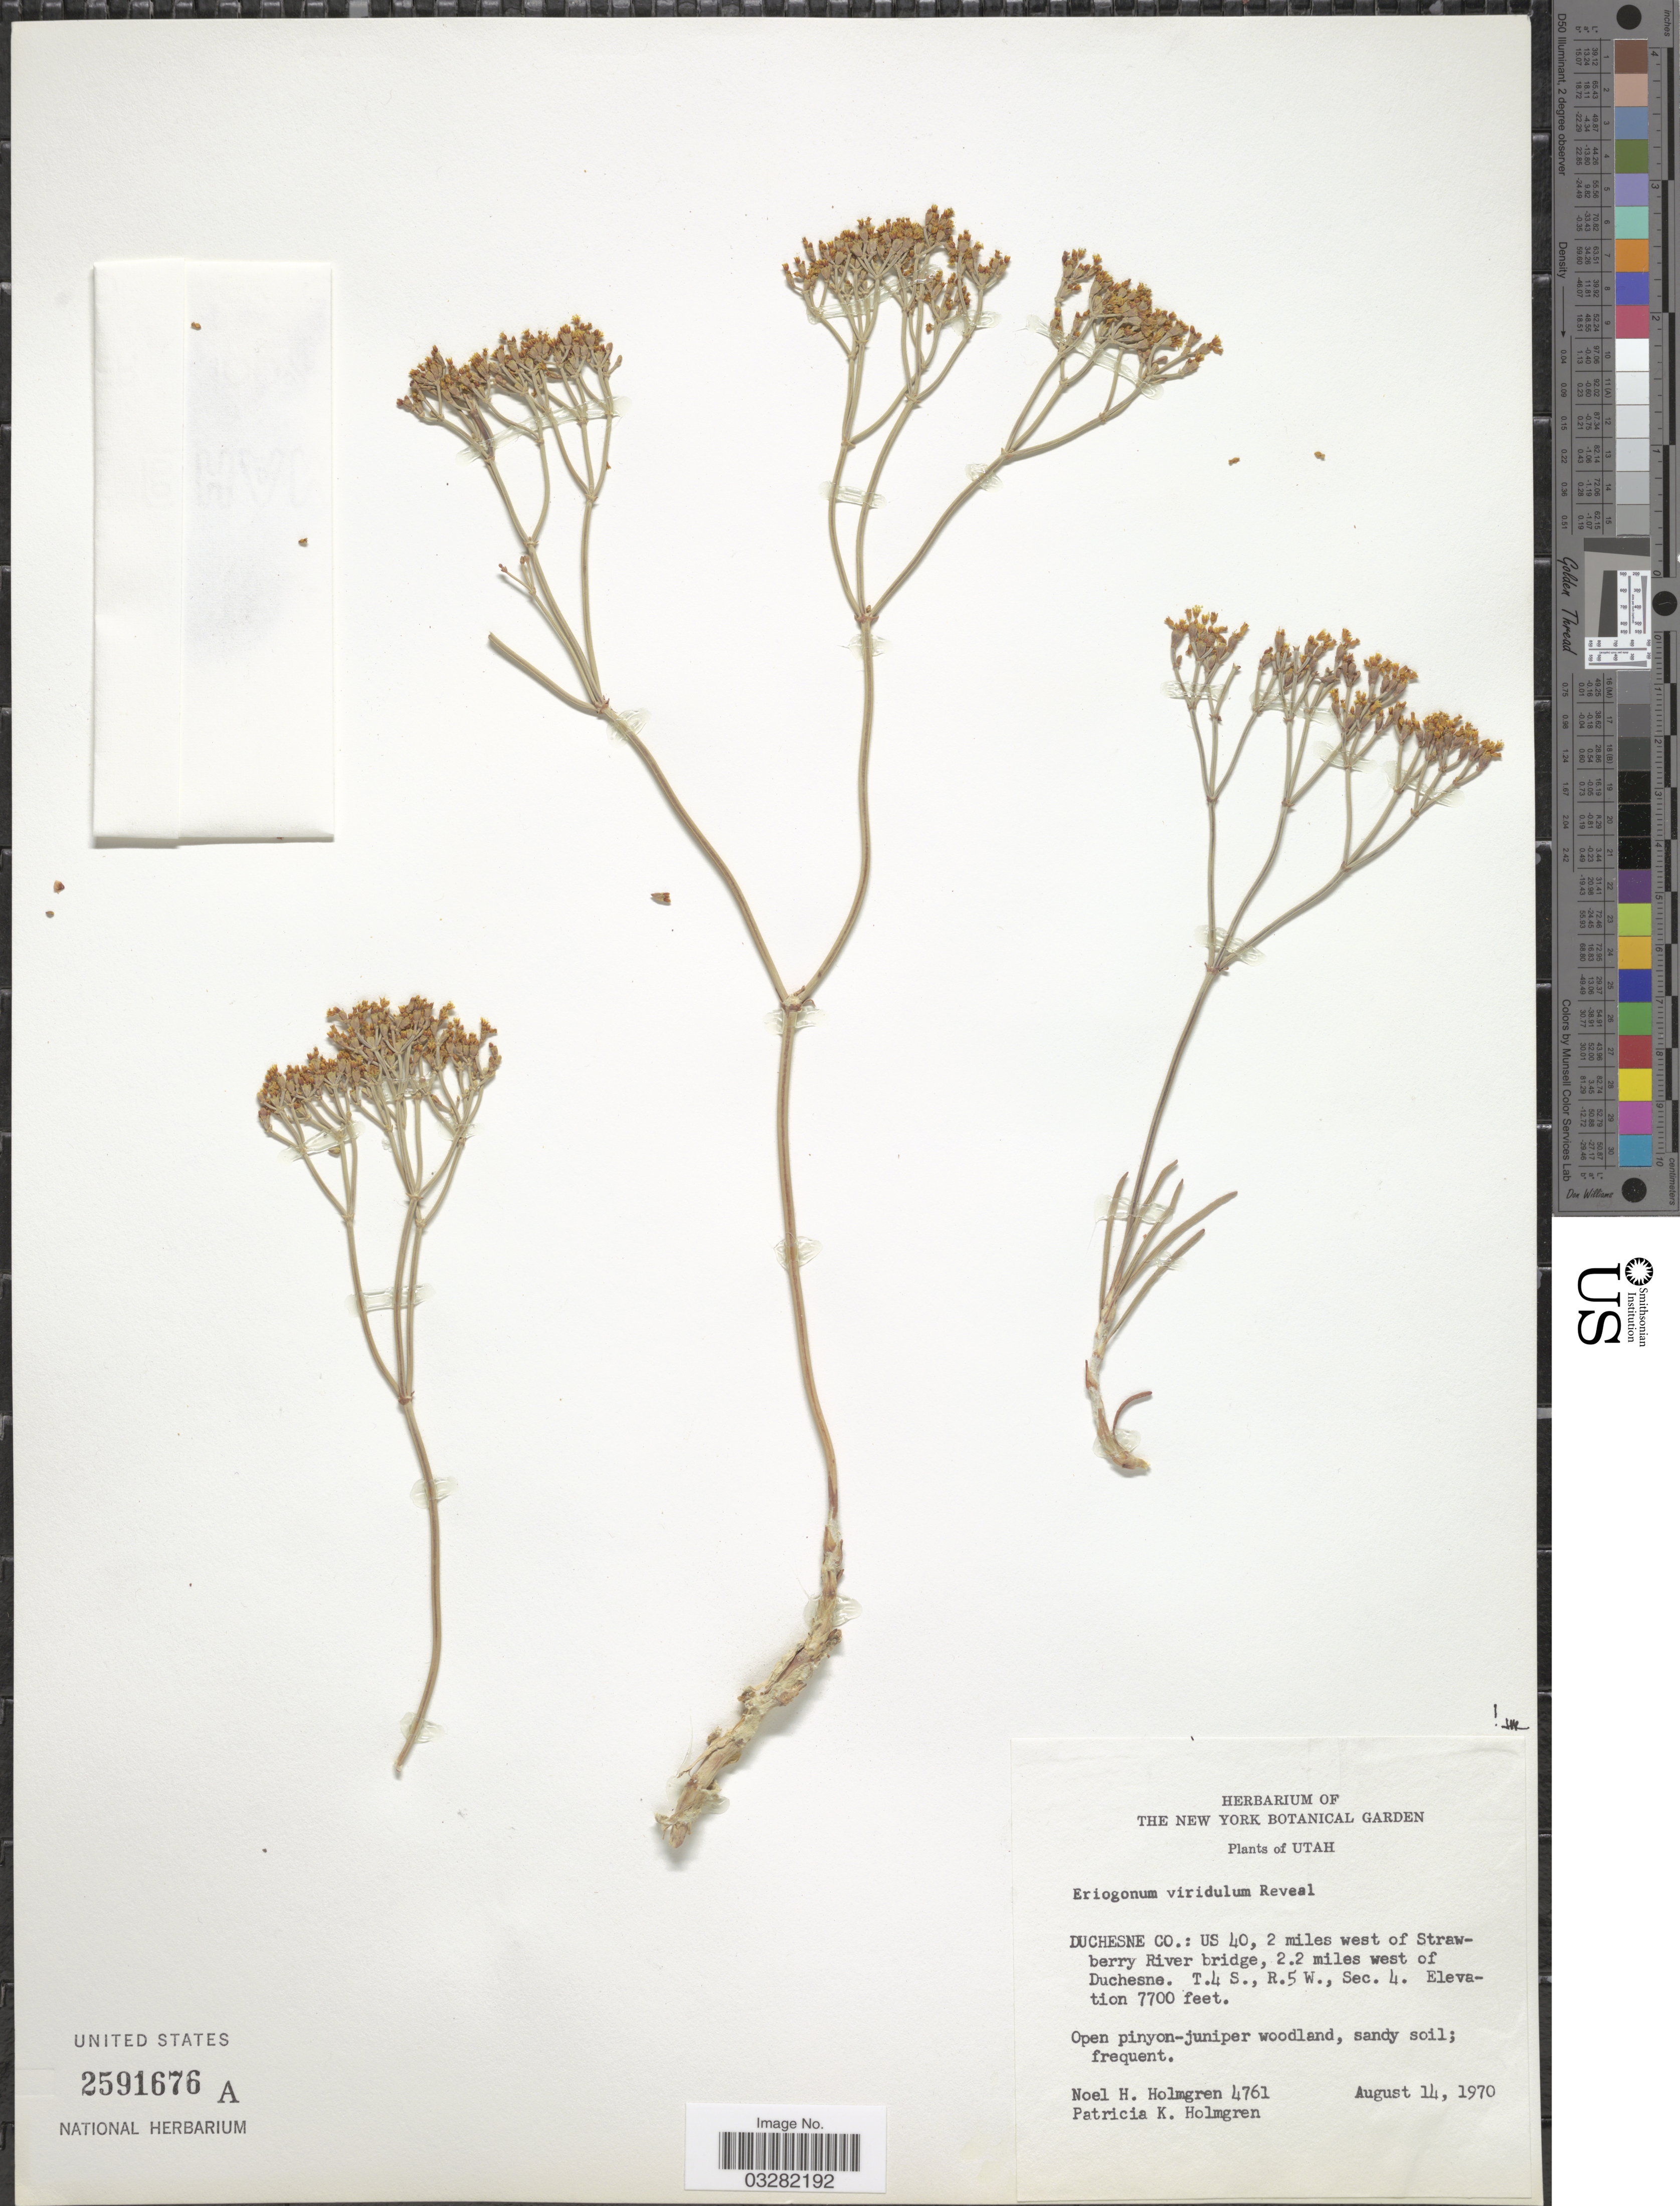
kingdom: Plantae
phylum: Tracheophyta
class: Magnoliopsida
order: Caryophyllales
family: Polygonaceae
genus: Eriogonum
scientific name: Eriogonum viridulum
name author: Reveal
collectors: N. H. Holmgren & P. K. Holmgren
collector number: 4761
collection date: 1970-08-14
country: United States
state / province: Utah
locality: Duchesne Co.: US 40, 20 miles west of Strawberry River bridgem 2.2 miles west of Duchesne. T.4 S., R.5 W., Sec. 4.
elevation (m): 2347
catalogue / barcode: US 2591676A